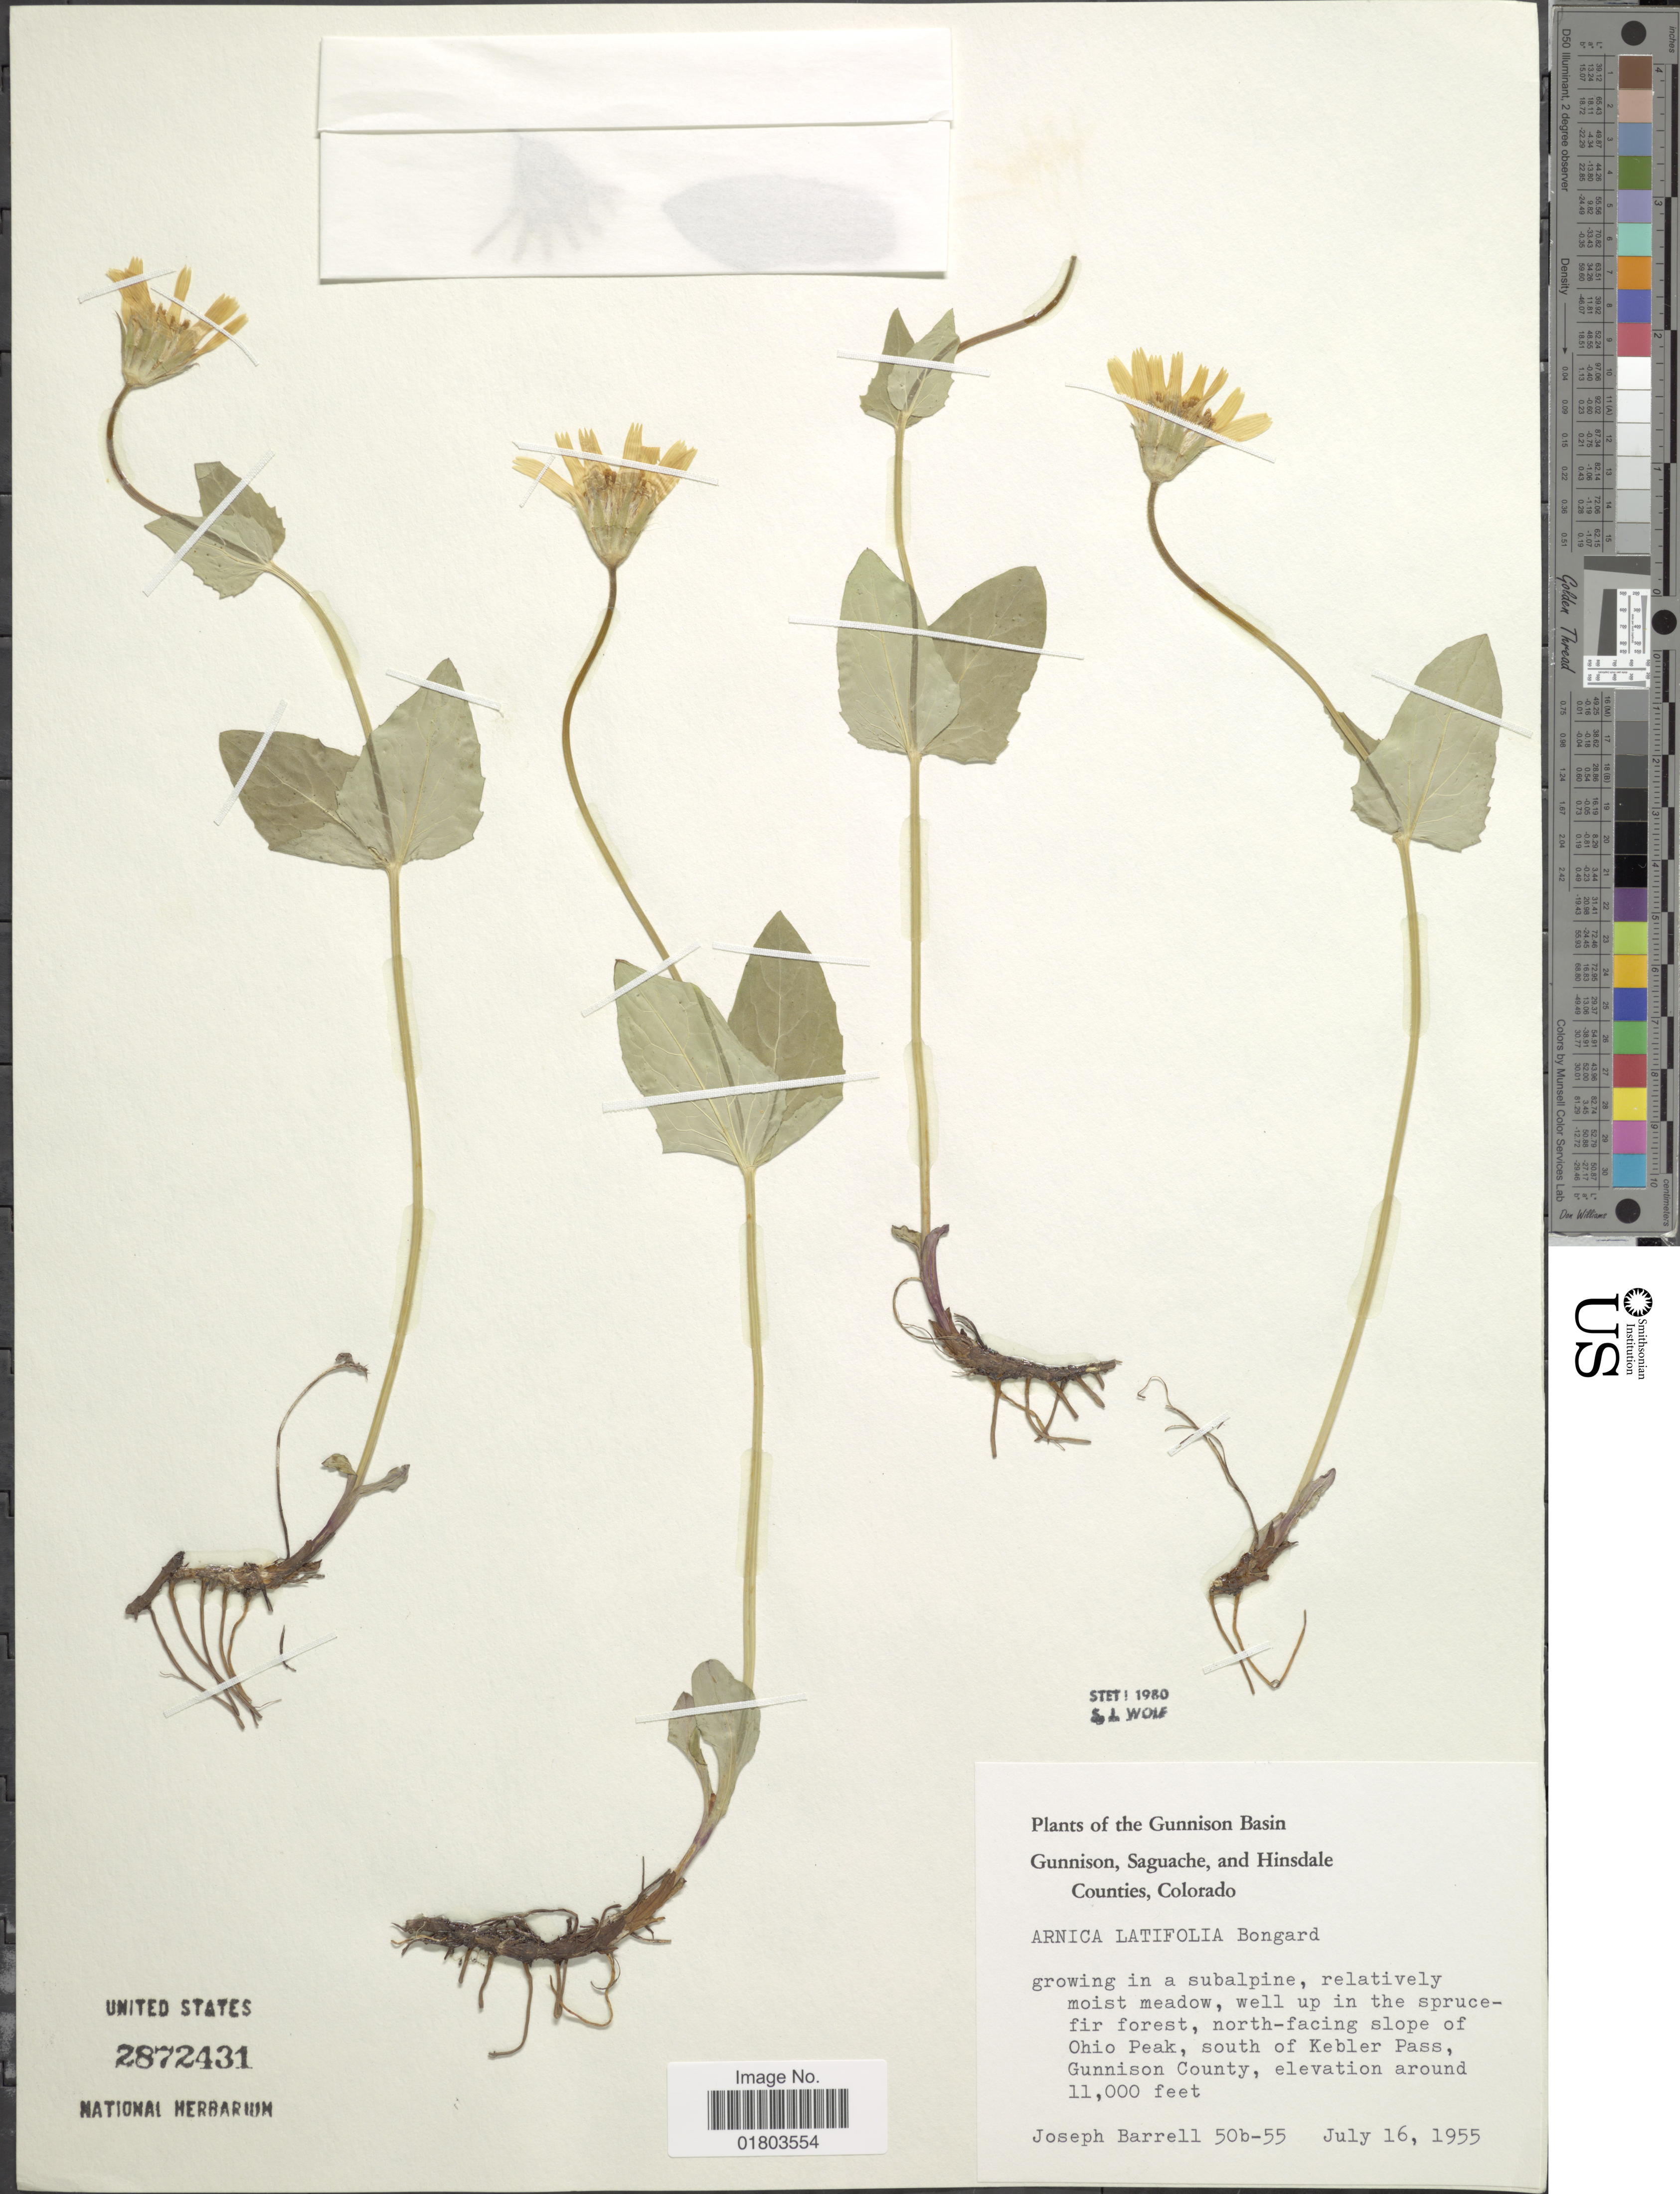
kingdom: Plantae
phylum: Tracheophyta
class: Magnoliopsida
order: Asterales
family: Asteraceae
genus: Arnica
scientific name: Arnica latifolia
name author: Bong.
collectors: J. Barrell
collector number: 50b-55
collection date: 1955-07-16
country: United States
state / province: Colorado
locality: The Gunnison Basin Gunnison, Saguache, and Hinsdale Counties, north-facing slope of Ohio Peak, south of Kebler Pass, Gunnison County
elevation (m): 3353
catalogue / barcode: US 2872431